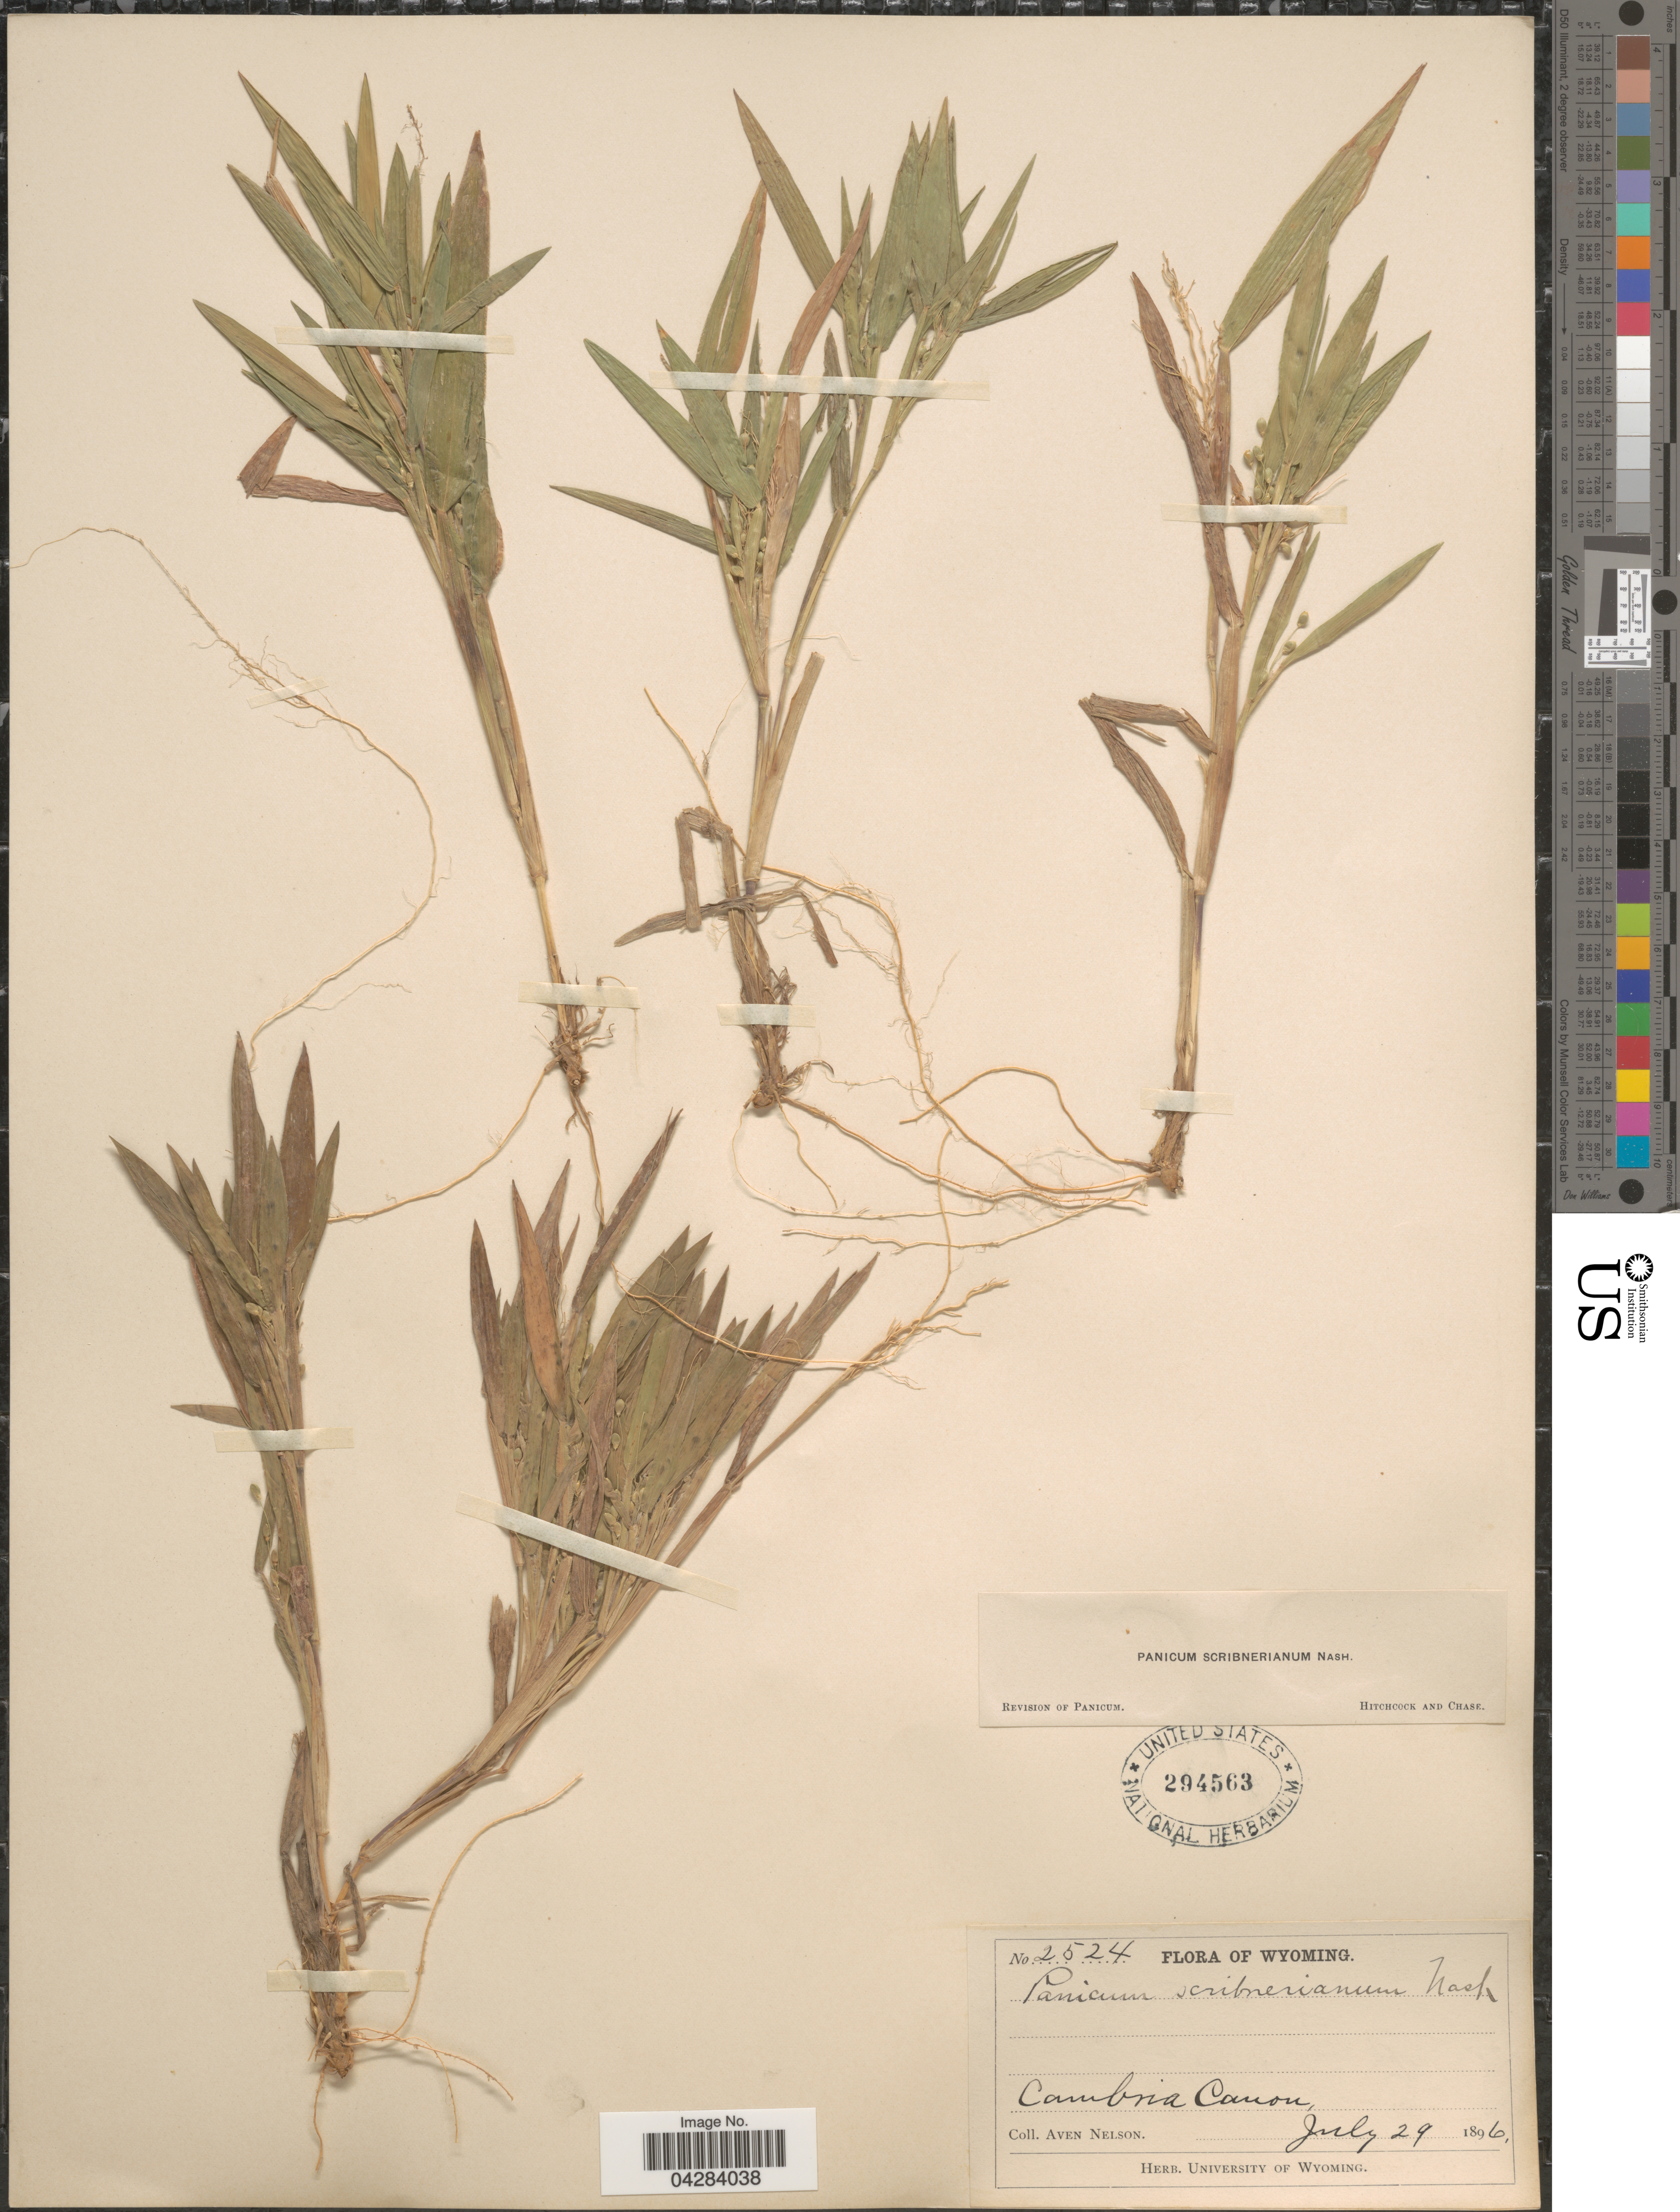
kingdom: Plantae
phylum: Tracheophyta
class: Liliopsida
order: Poales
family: Poaceae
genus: Dichanthelium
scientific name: Dichanthelium oligosanthes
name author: (Schult.) Gould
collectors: A. Nelson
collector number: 2524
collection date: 1896-07-29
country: United States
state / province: Wyoming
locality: Cambria Canon.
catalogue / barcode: US 294563